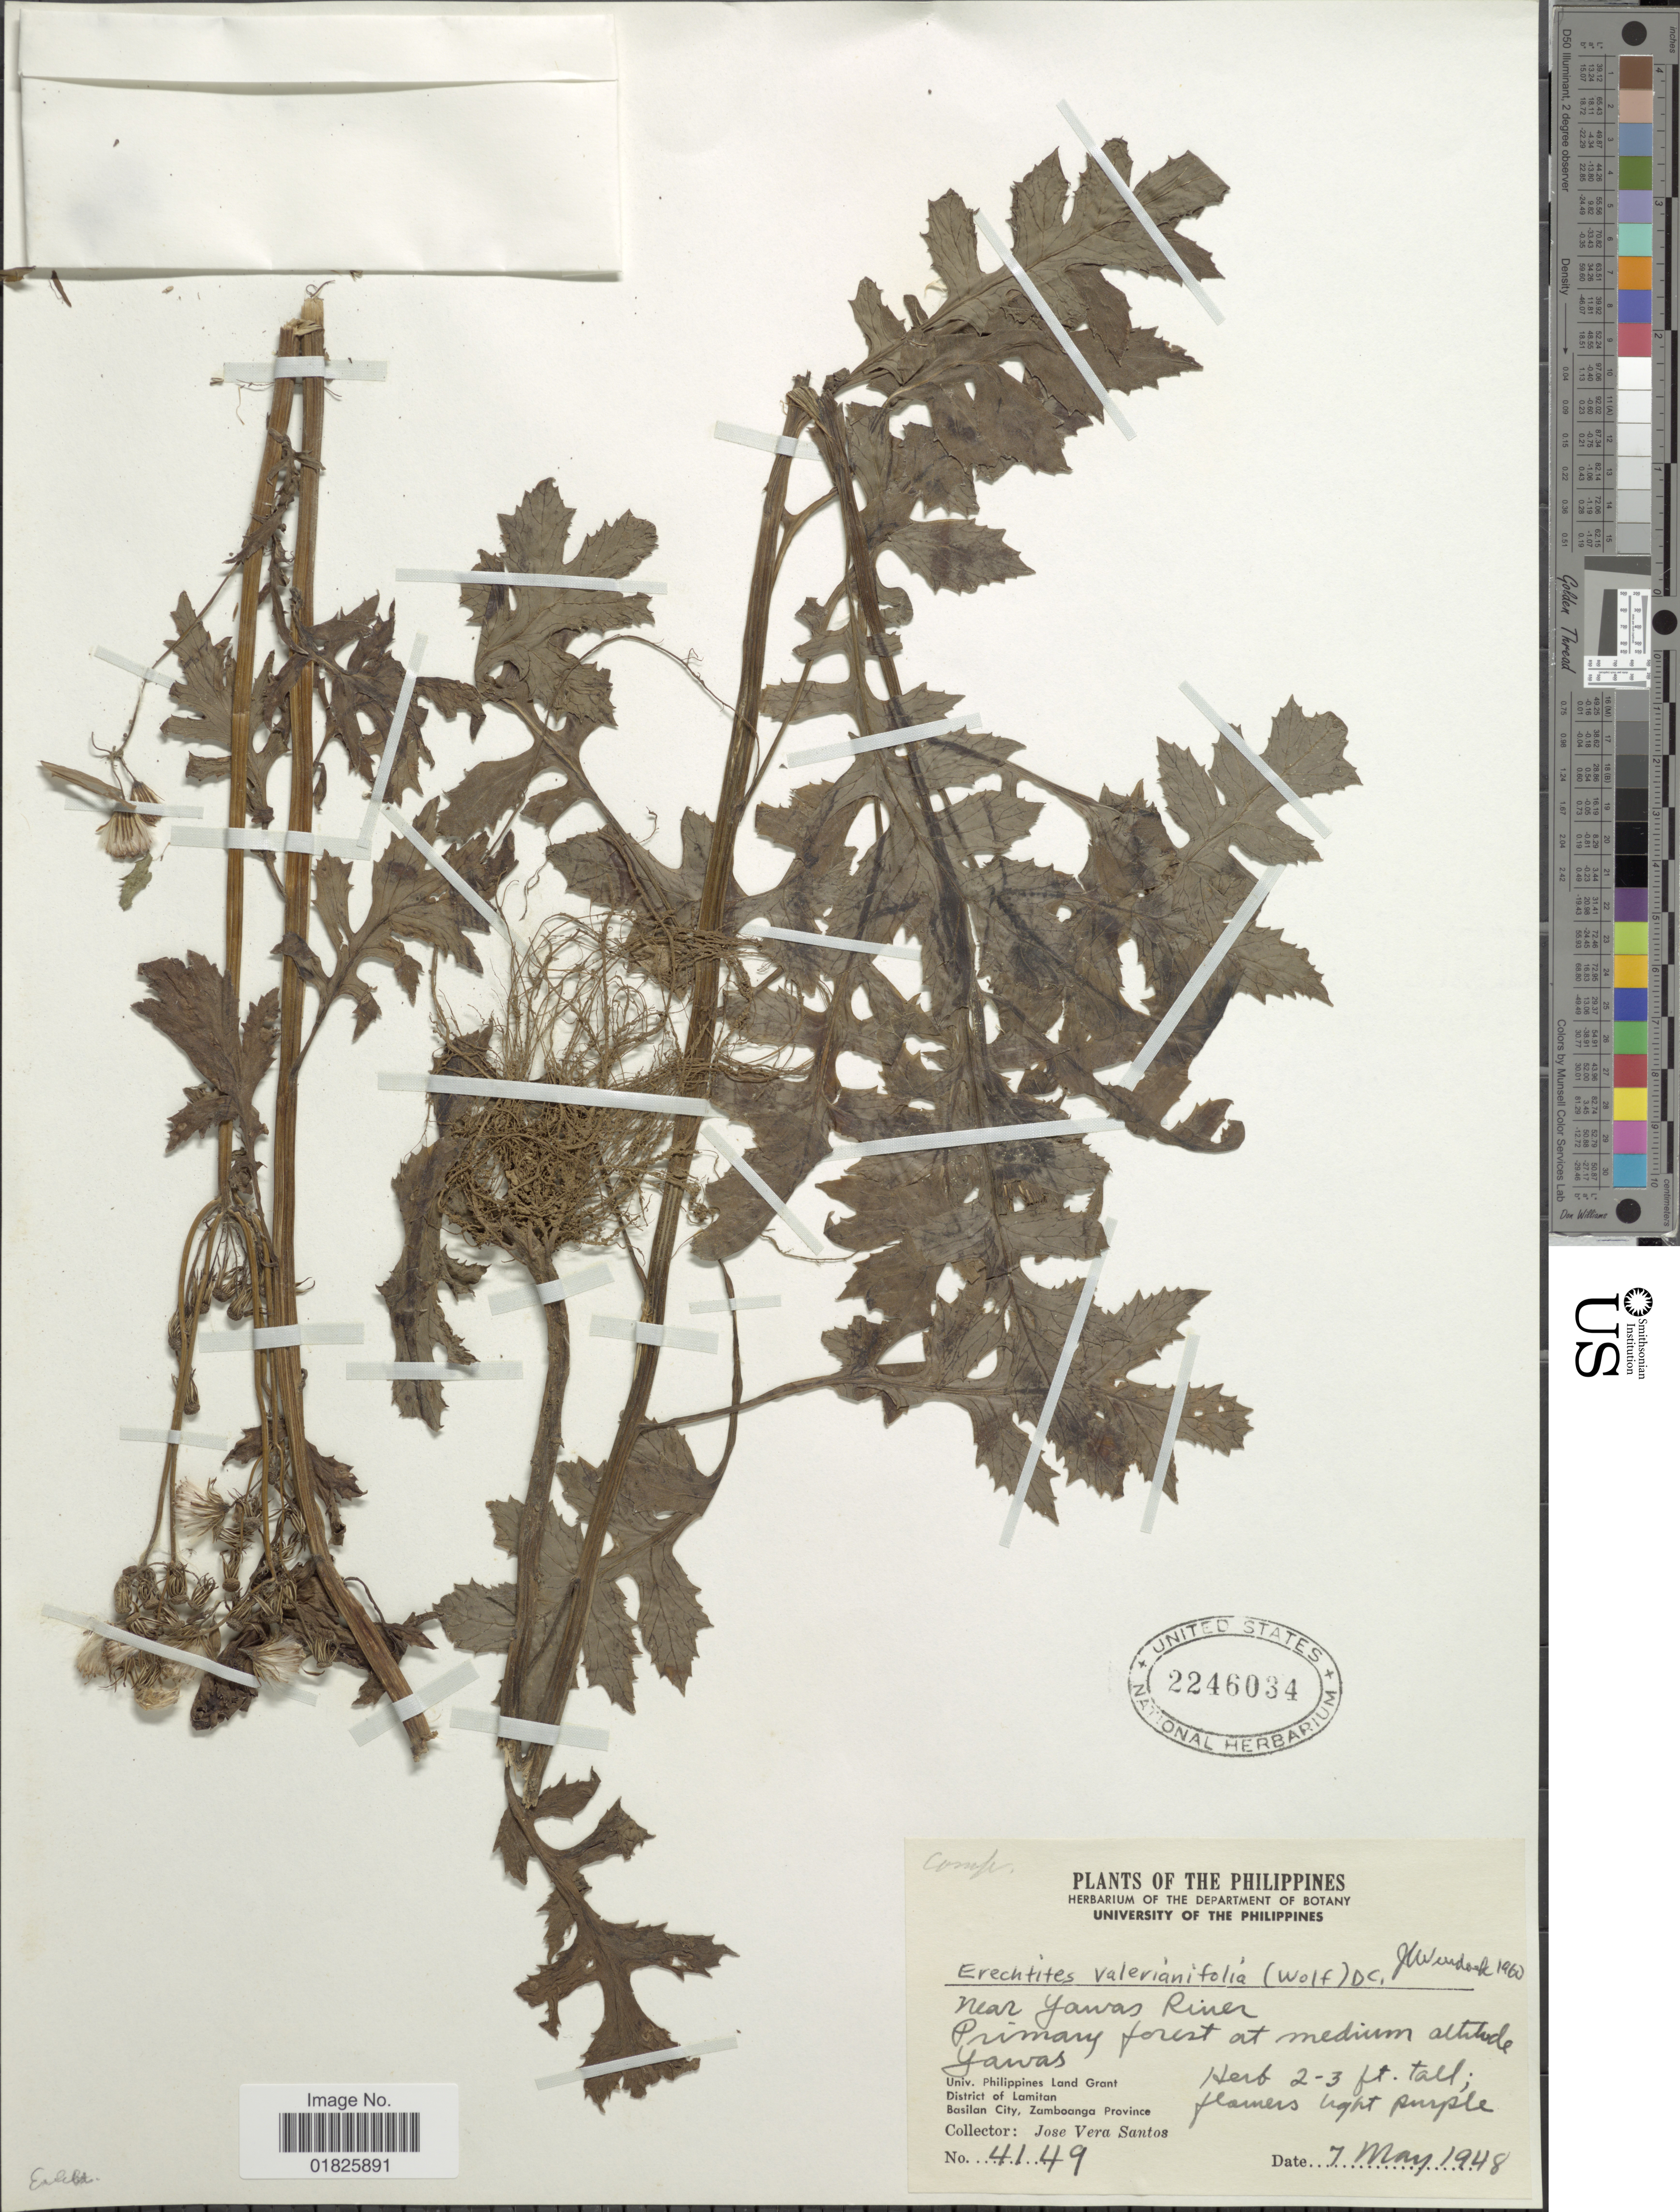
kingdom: Plantae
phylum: Tracheophyta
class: Magnoliopsida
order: Asterales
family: Asteraceae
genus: Erechtites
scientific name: Erechtites valerianifolius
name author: (Link ex Spreng.) DC.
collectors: J. Santos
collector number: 4149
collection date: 1948-05-07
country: Philippines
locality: Near Yanvas River, Univ. Philippines Land Grant, District of Lamitan, Basilan City, Zamboanga Province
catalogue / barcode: US 2246034